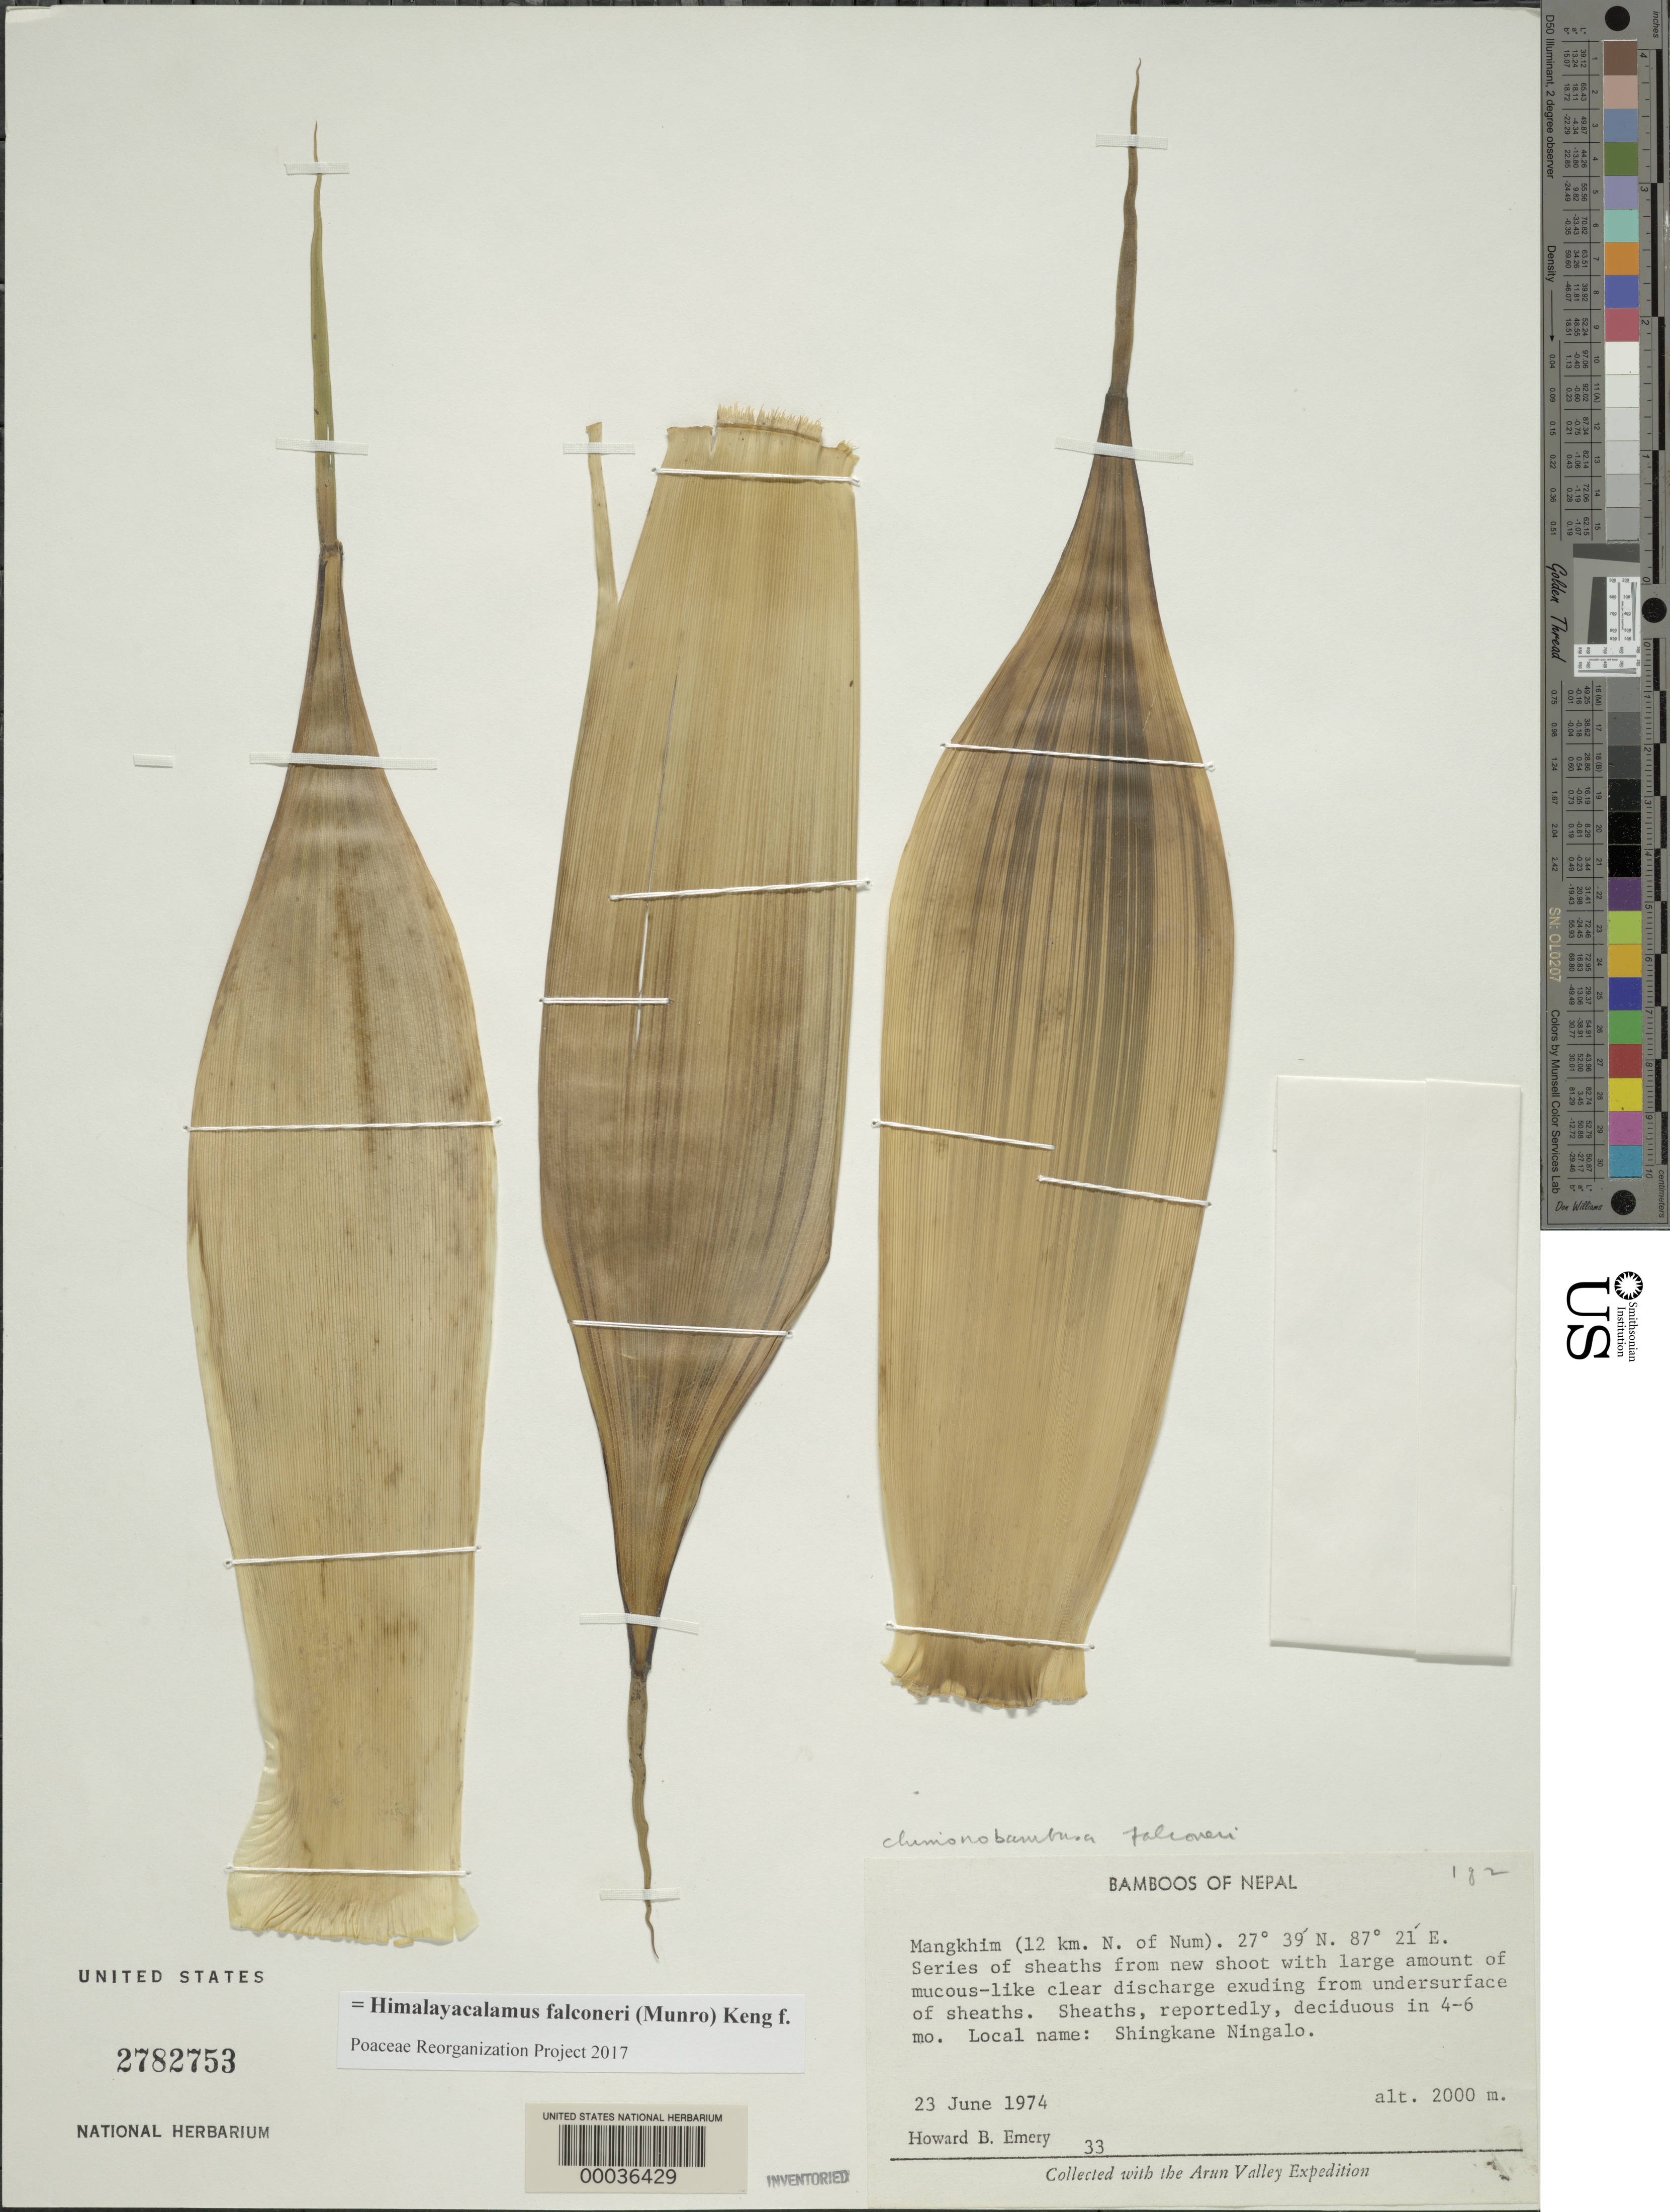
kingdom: Plantae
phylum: Tracheophyta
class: Liliopsida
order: Poales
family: Poaceae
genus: Himalayacalamus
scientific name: Himalayacalamus falconeri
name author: (Munro) Keng f.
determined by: Poaceae Reorganization Project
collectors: H. B. Emery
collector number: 33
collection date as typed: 23 Jun 1974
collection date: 1974-06-23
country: Nepal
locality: Mangkhim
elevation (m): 2000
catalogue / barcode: US 2782753